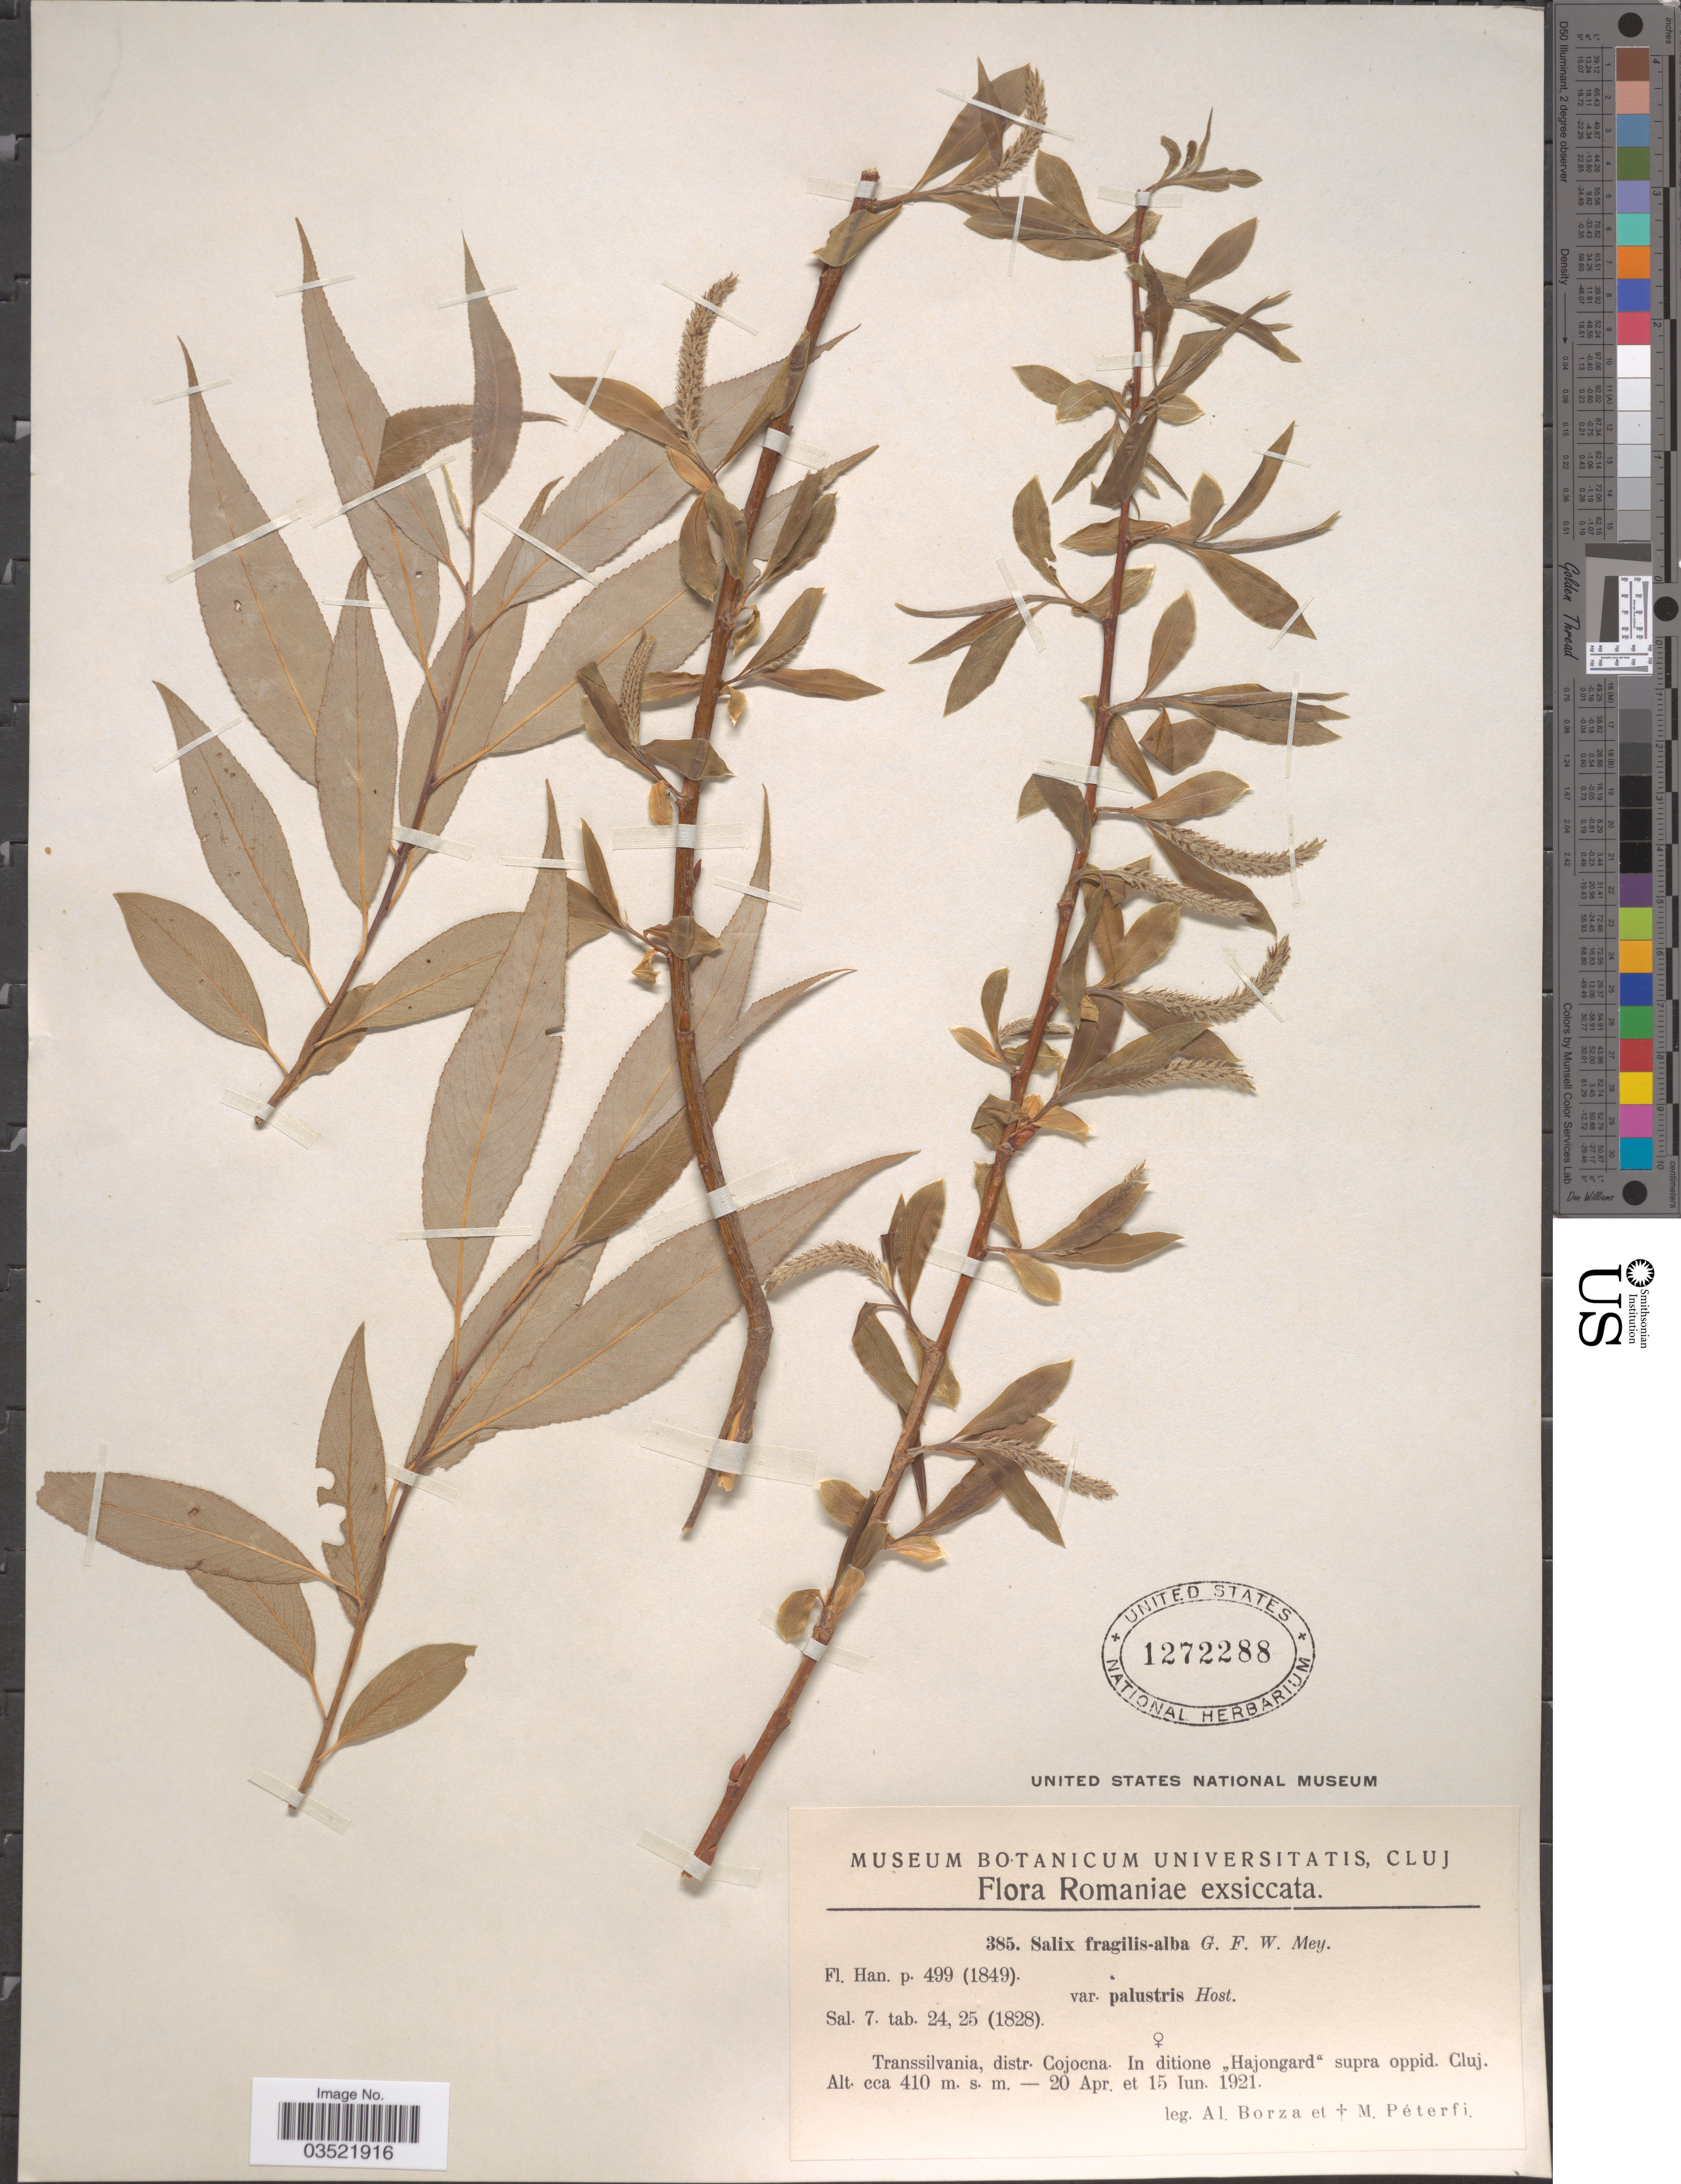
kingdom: Plantae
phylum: Tracheophyta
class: Magnoliopsida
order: Malpighiales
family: Salicaceae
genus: Salix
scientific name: Salix fragilis x S. alba var. palustris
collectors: A. Borza & M. Péterfi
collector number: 385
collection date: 1921-04-20/1921-06-15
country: Romania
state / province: Cluj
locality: Transsilvania, distr. Cojocna. In ditione "Hajongard" supra oppid. Cluj.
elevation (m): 410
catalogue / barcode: US 1272288